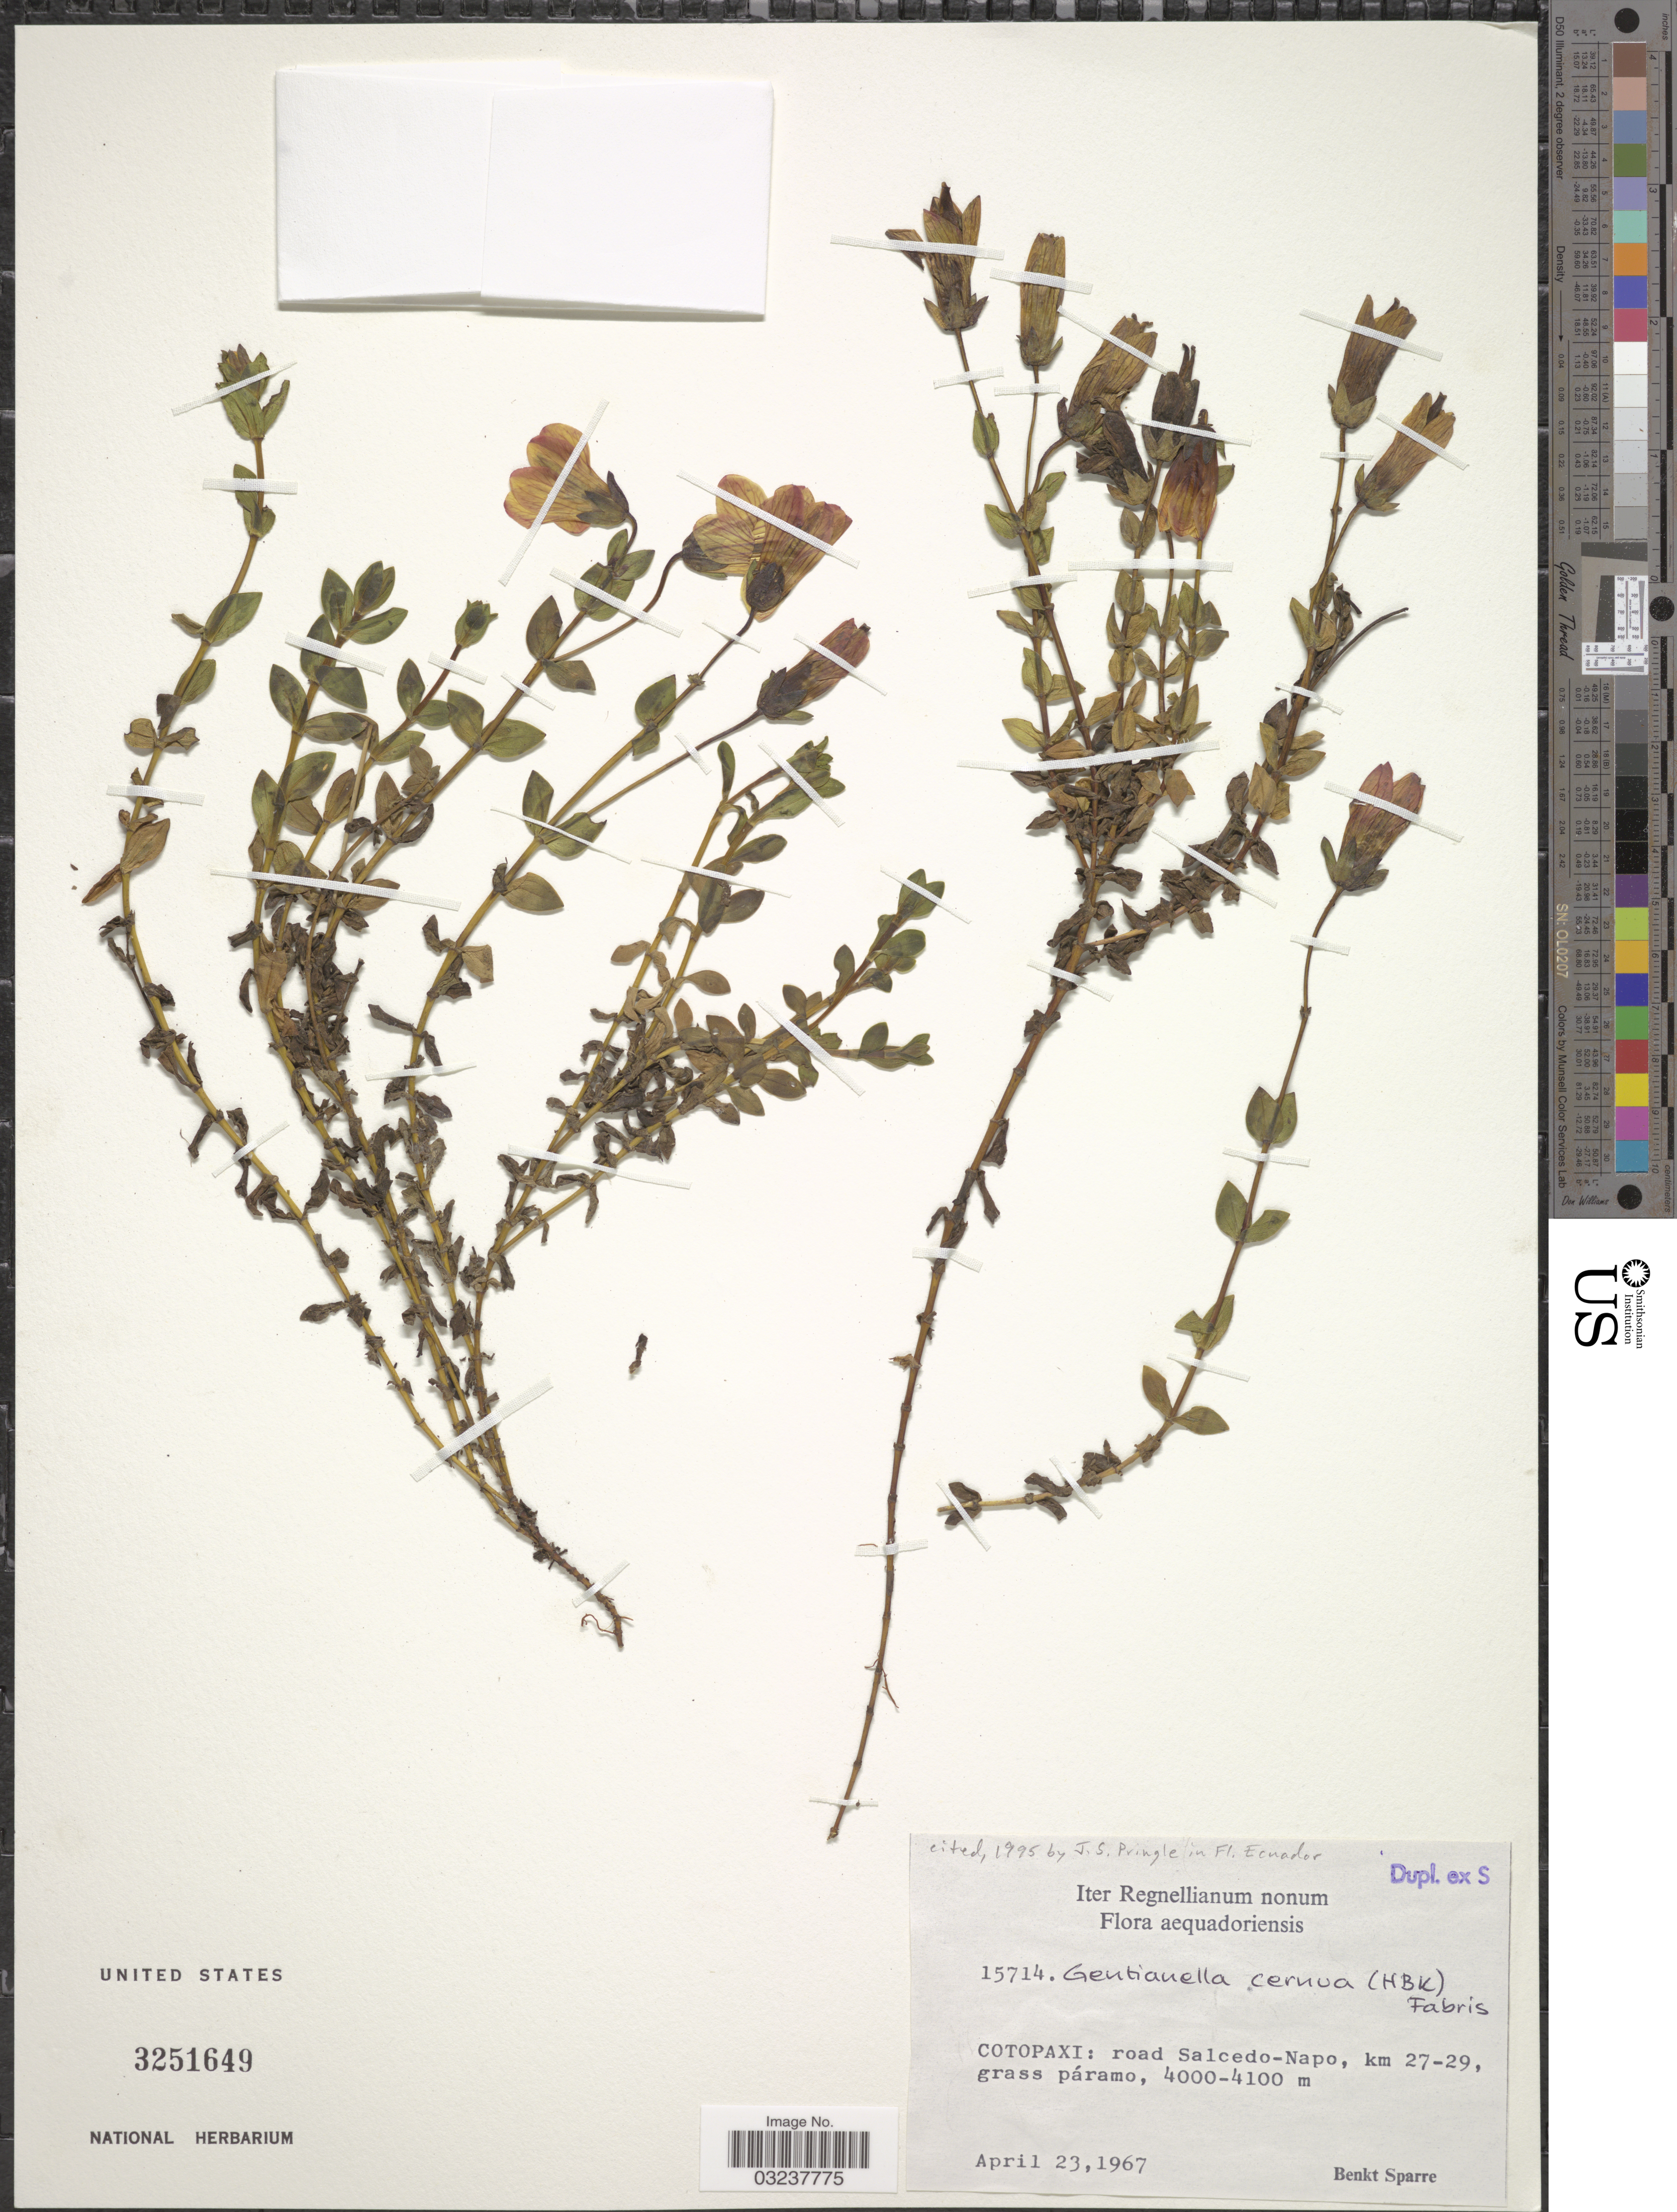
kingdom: Plantae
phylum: Tracheophyta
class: Magnoliopsida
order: Gentianales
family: Gentianaceae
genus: Gentianella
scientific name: Gentianella cernua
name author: (Kunth) Fabris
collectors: B. Sparre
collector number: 15714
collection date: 1967-04-23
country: Ecuador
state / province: Cotopaxi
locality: Road Salcedo-Napo, km 27-29.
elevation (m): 4000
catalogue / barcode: US 3251649